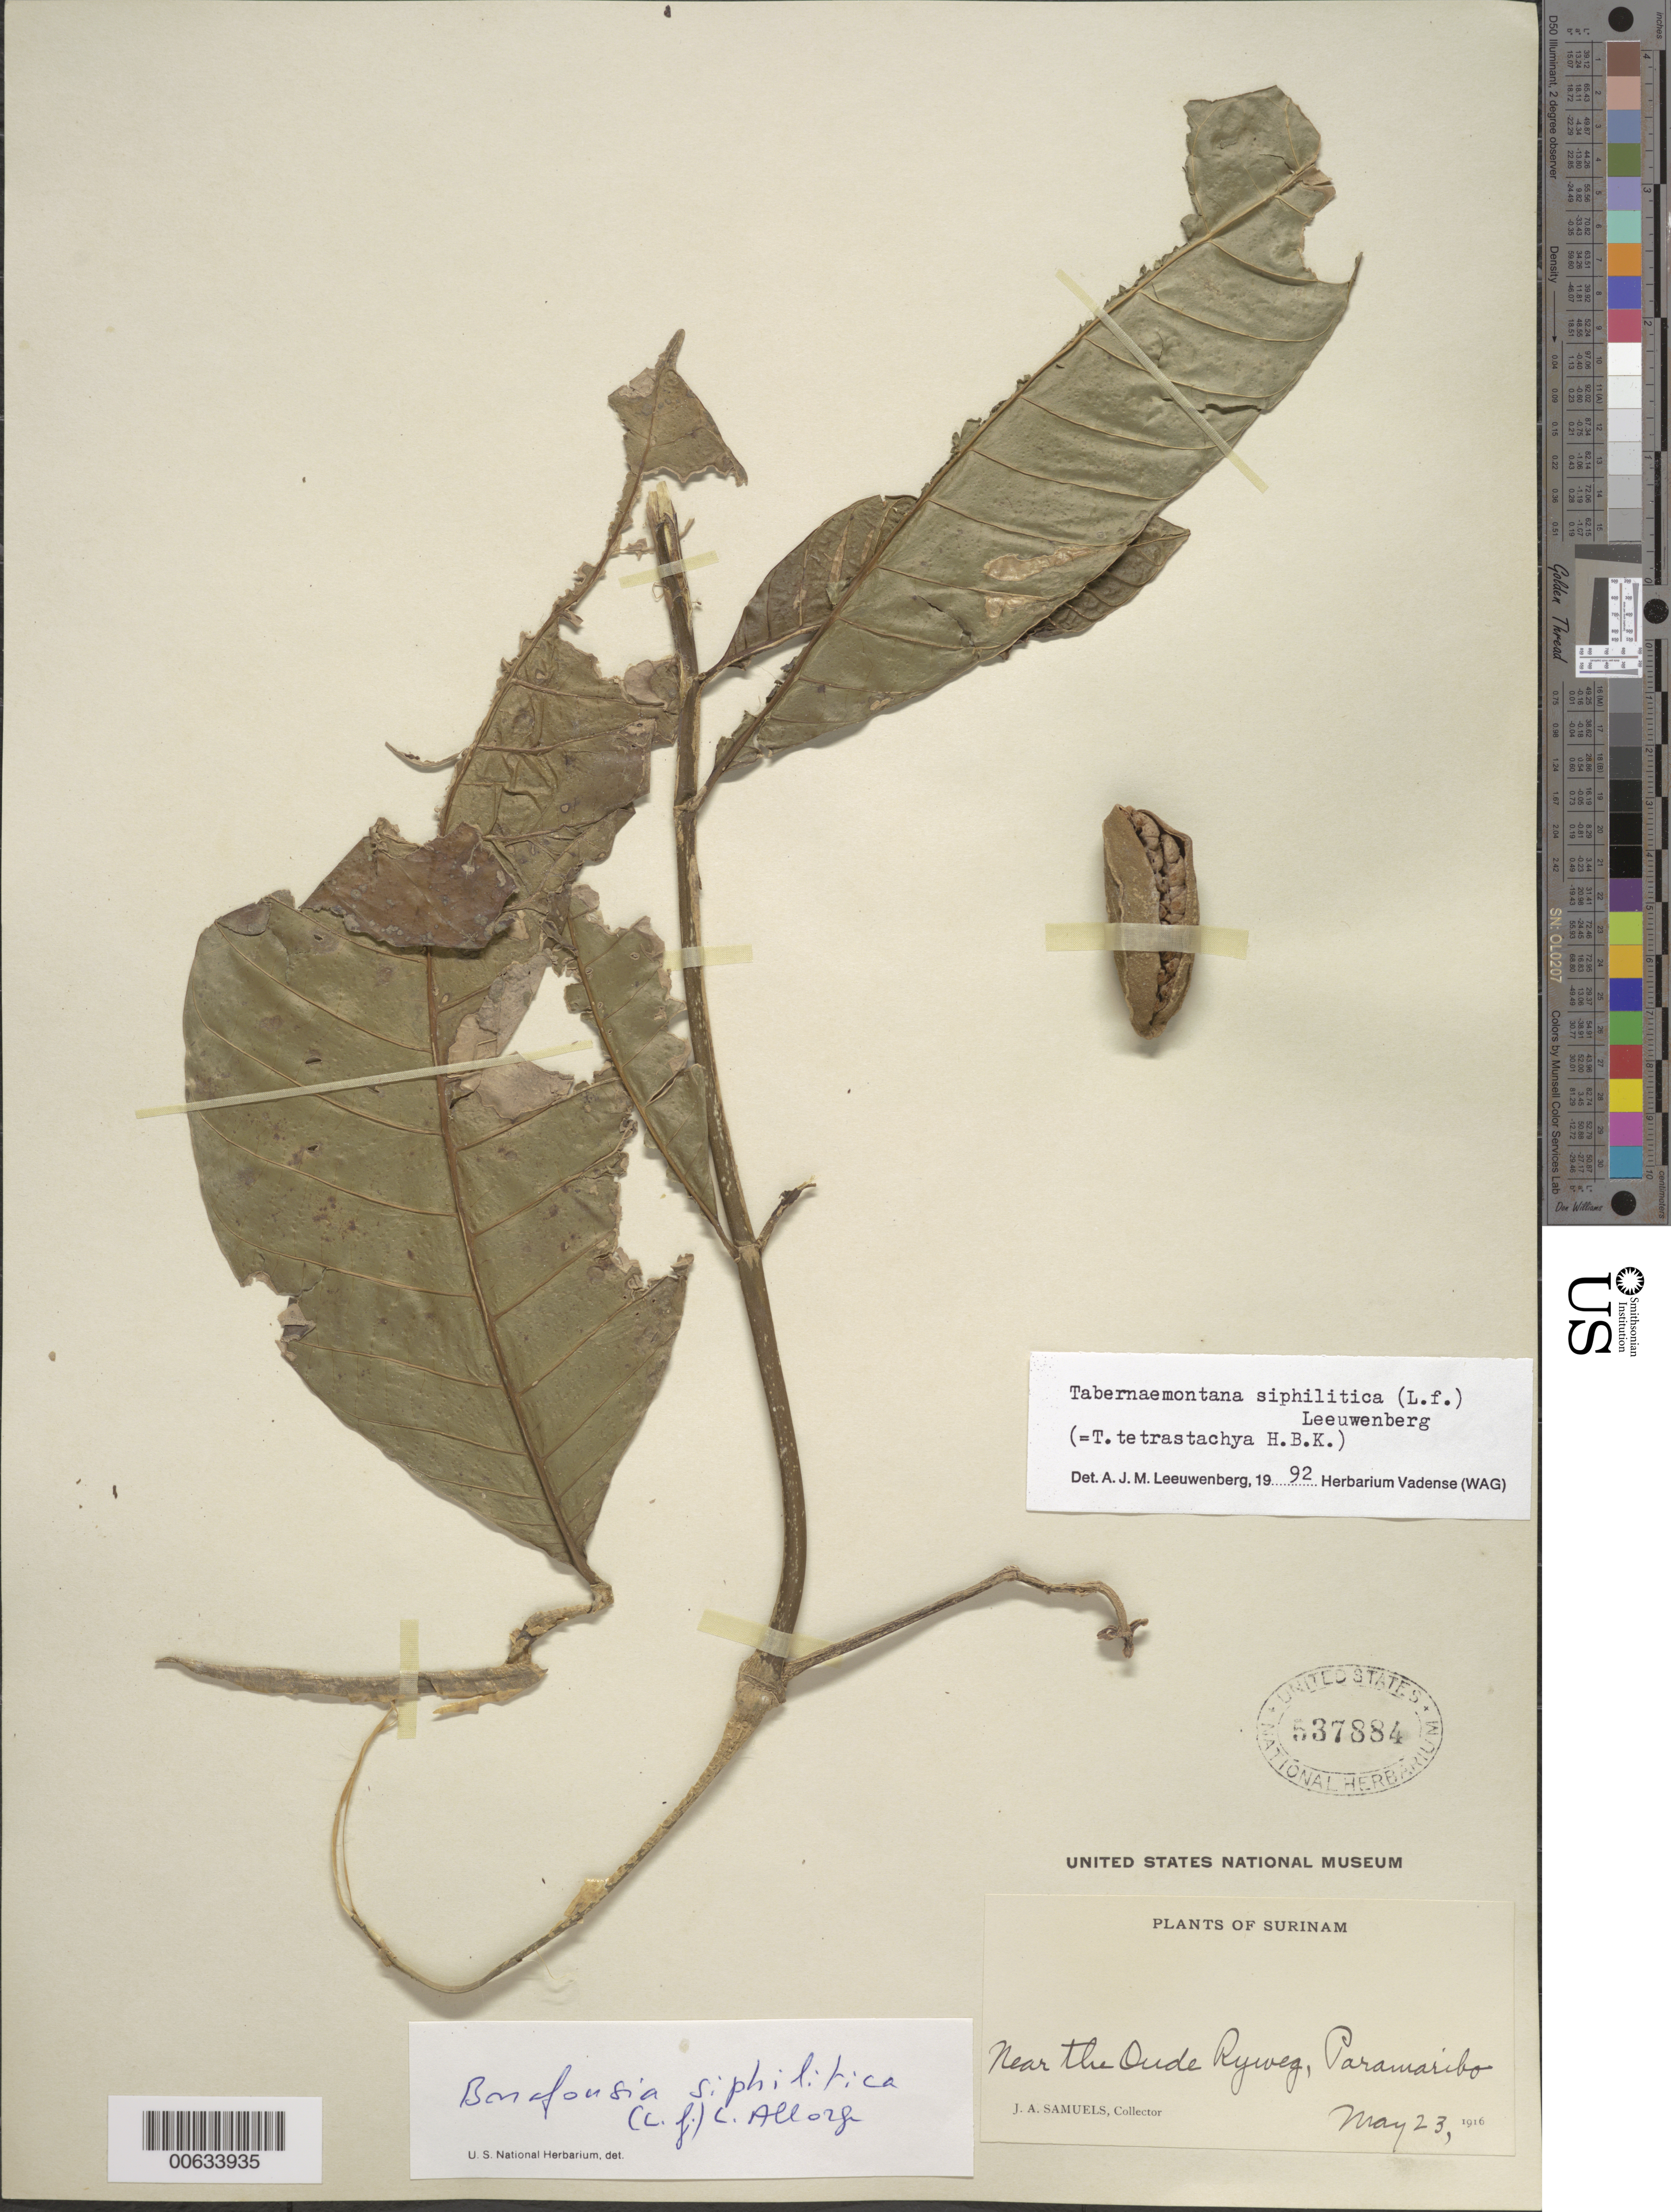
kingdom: Plantae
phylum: Tracheophyta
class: Magnoliopsida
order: Gentianales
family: Apocynaceae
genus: Tabernaemontana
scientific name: Tabernaemontana siphilitica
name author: (L. f.) Leeuwenb.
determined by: Leeuwenberg, A. J. M.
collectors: J. A. Samuels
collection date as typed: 23-May-16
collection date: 1916-05-23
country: Suriname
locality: Paramaribo, Oude Ryweg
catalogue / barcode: US 537884